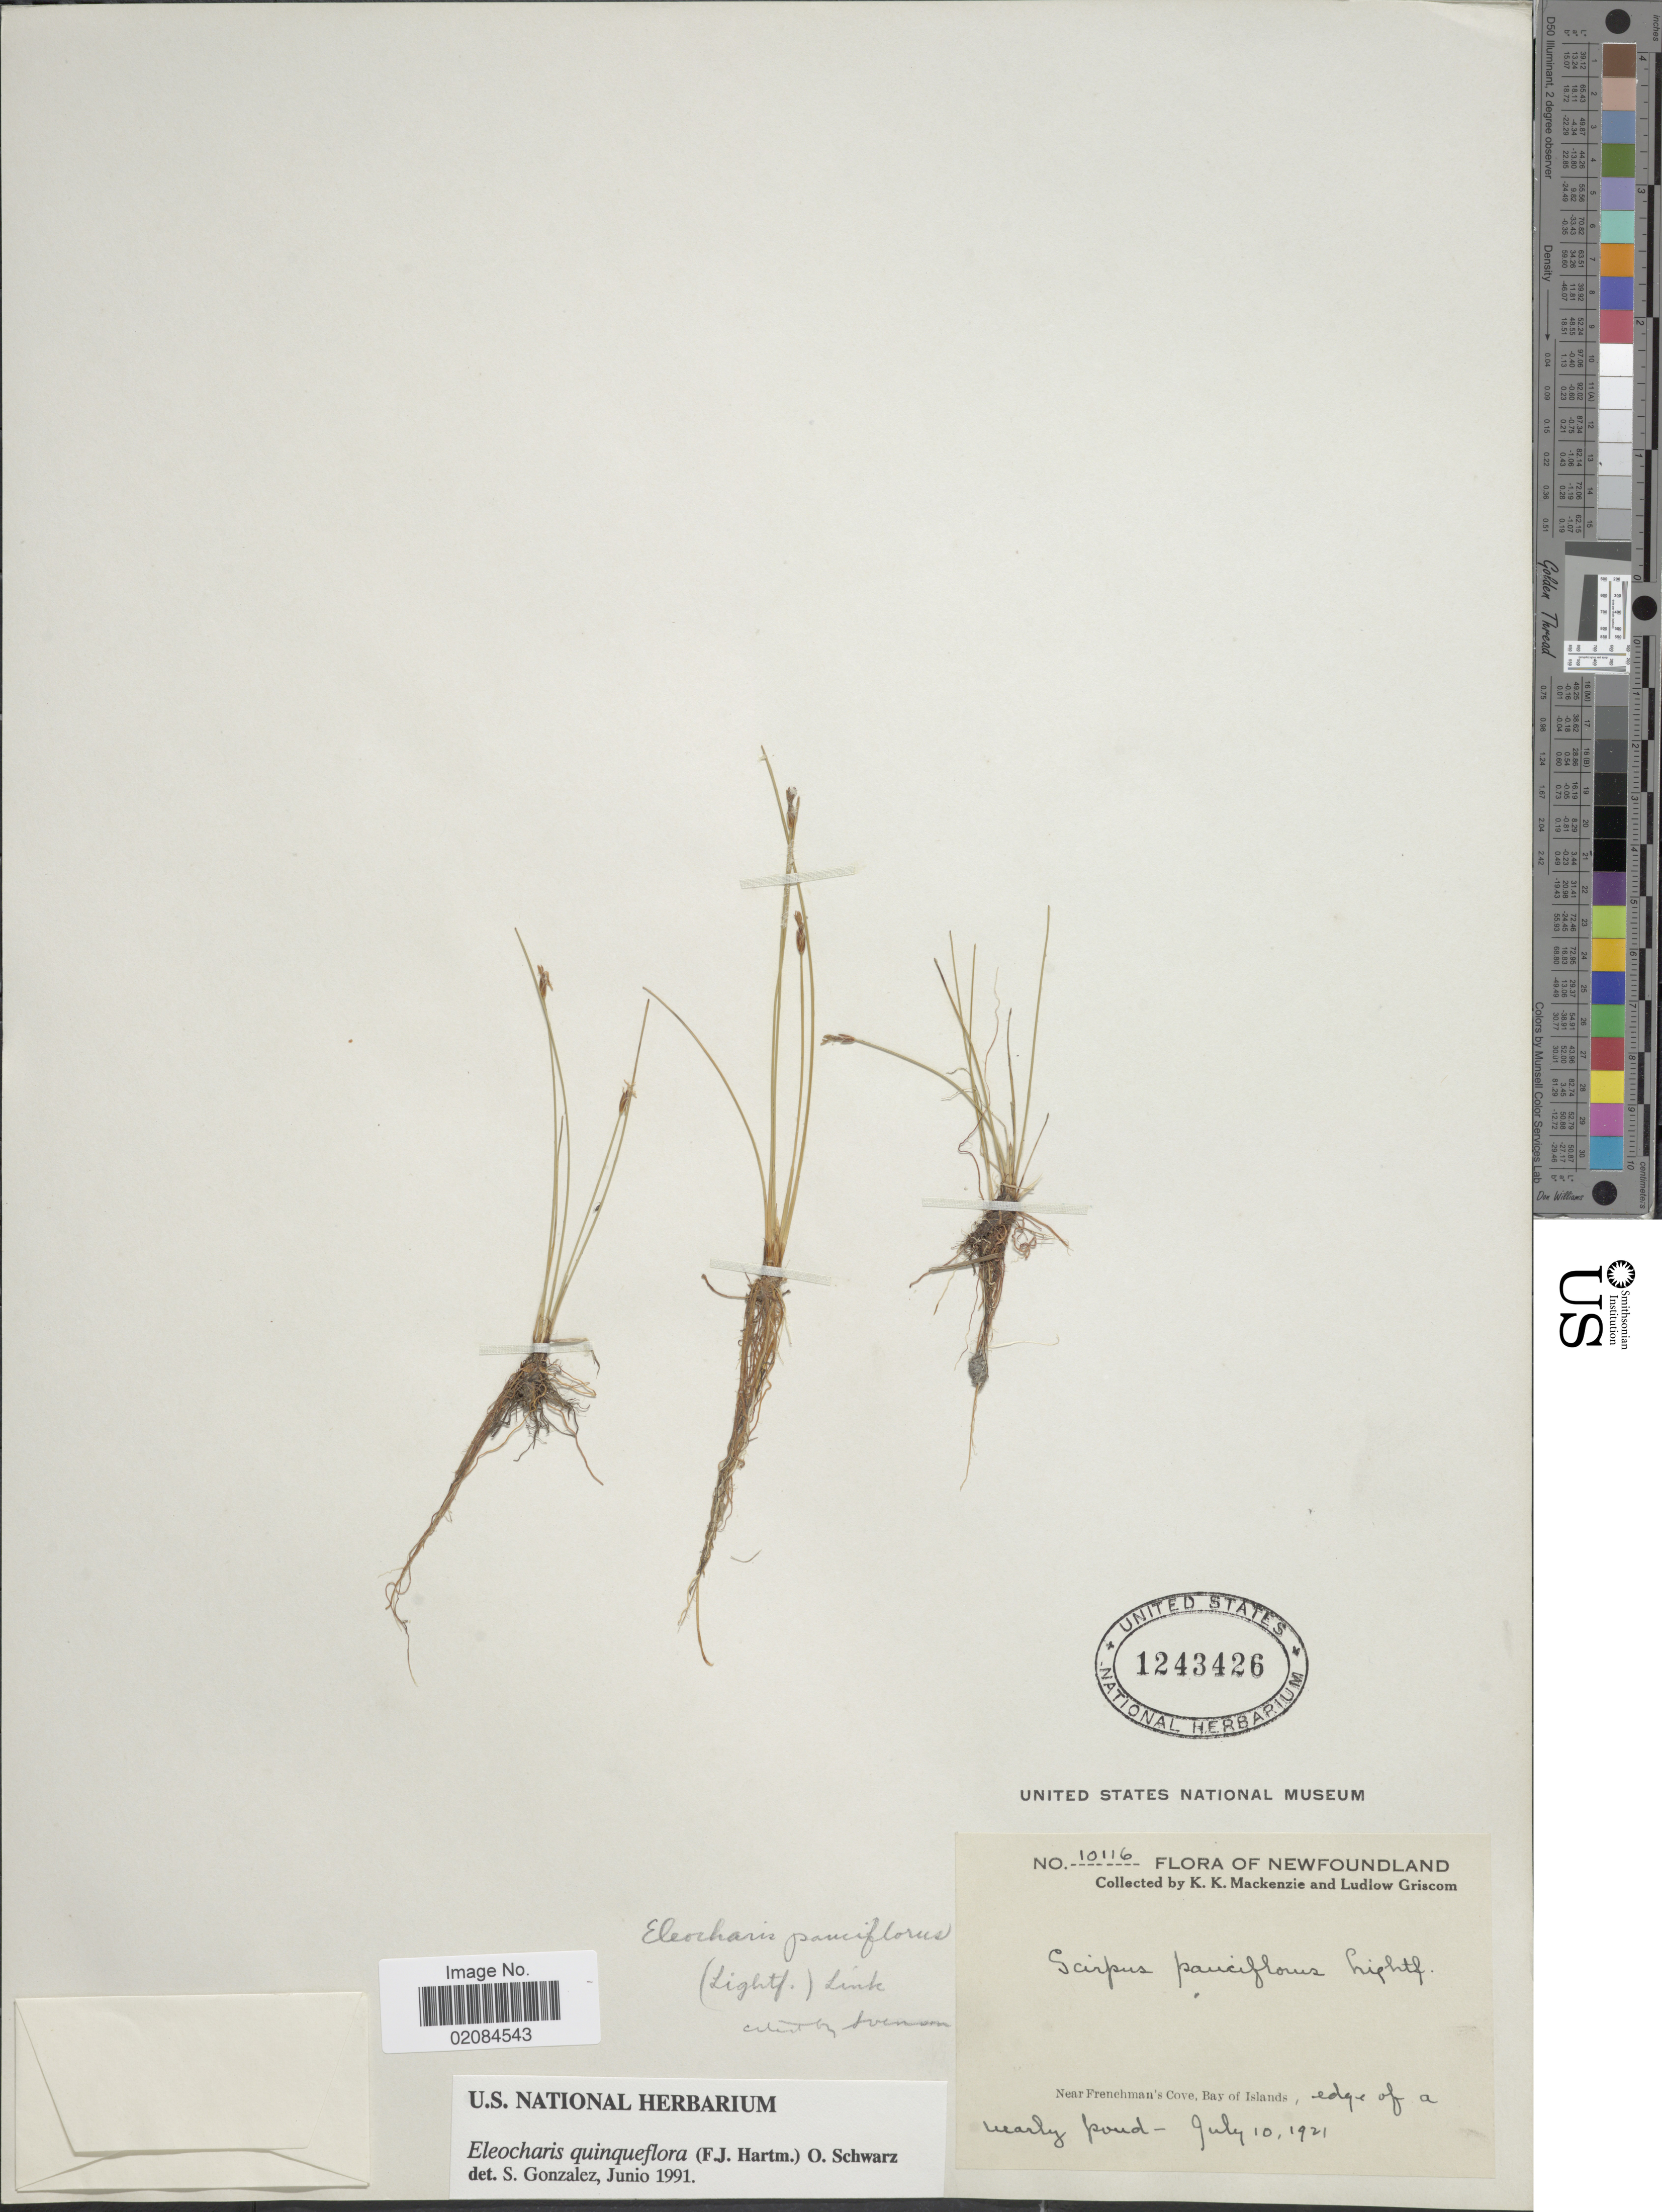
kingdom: Plantae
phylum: Tracheophyta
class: Liliopsida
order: Poales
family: Cyperaceae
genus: Eleocharis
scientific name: Eleocharis quinqueflora subsp. fernaldii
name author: (Svenson) Hultén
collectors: K. K. Mackenzie & L. Griscom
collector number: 10116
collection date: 1921-07-10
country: Canada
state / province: Newfoundland and Labrador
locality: Near Frenchman's Cove, Bay of islands, edge of a nearby pond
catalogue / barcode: US 1243426